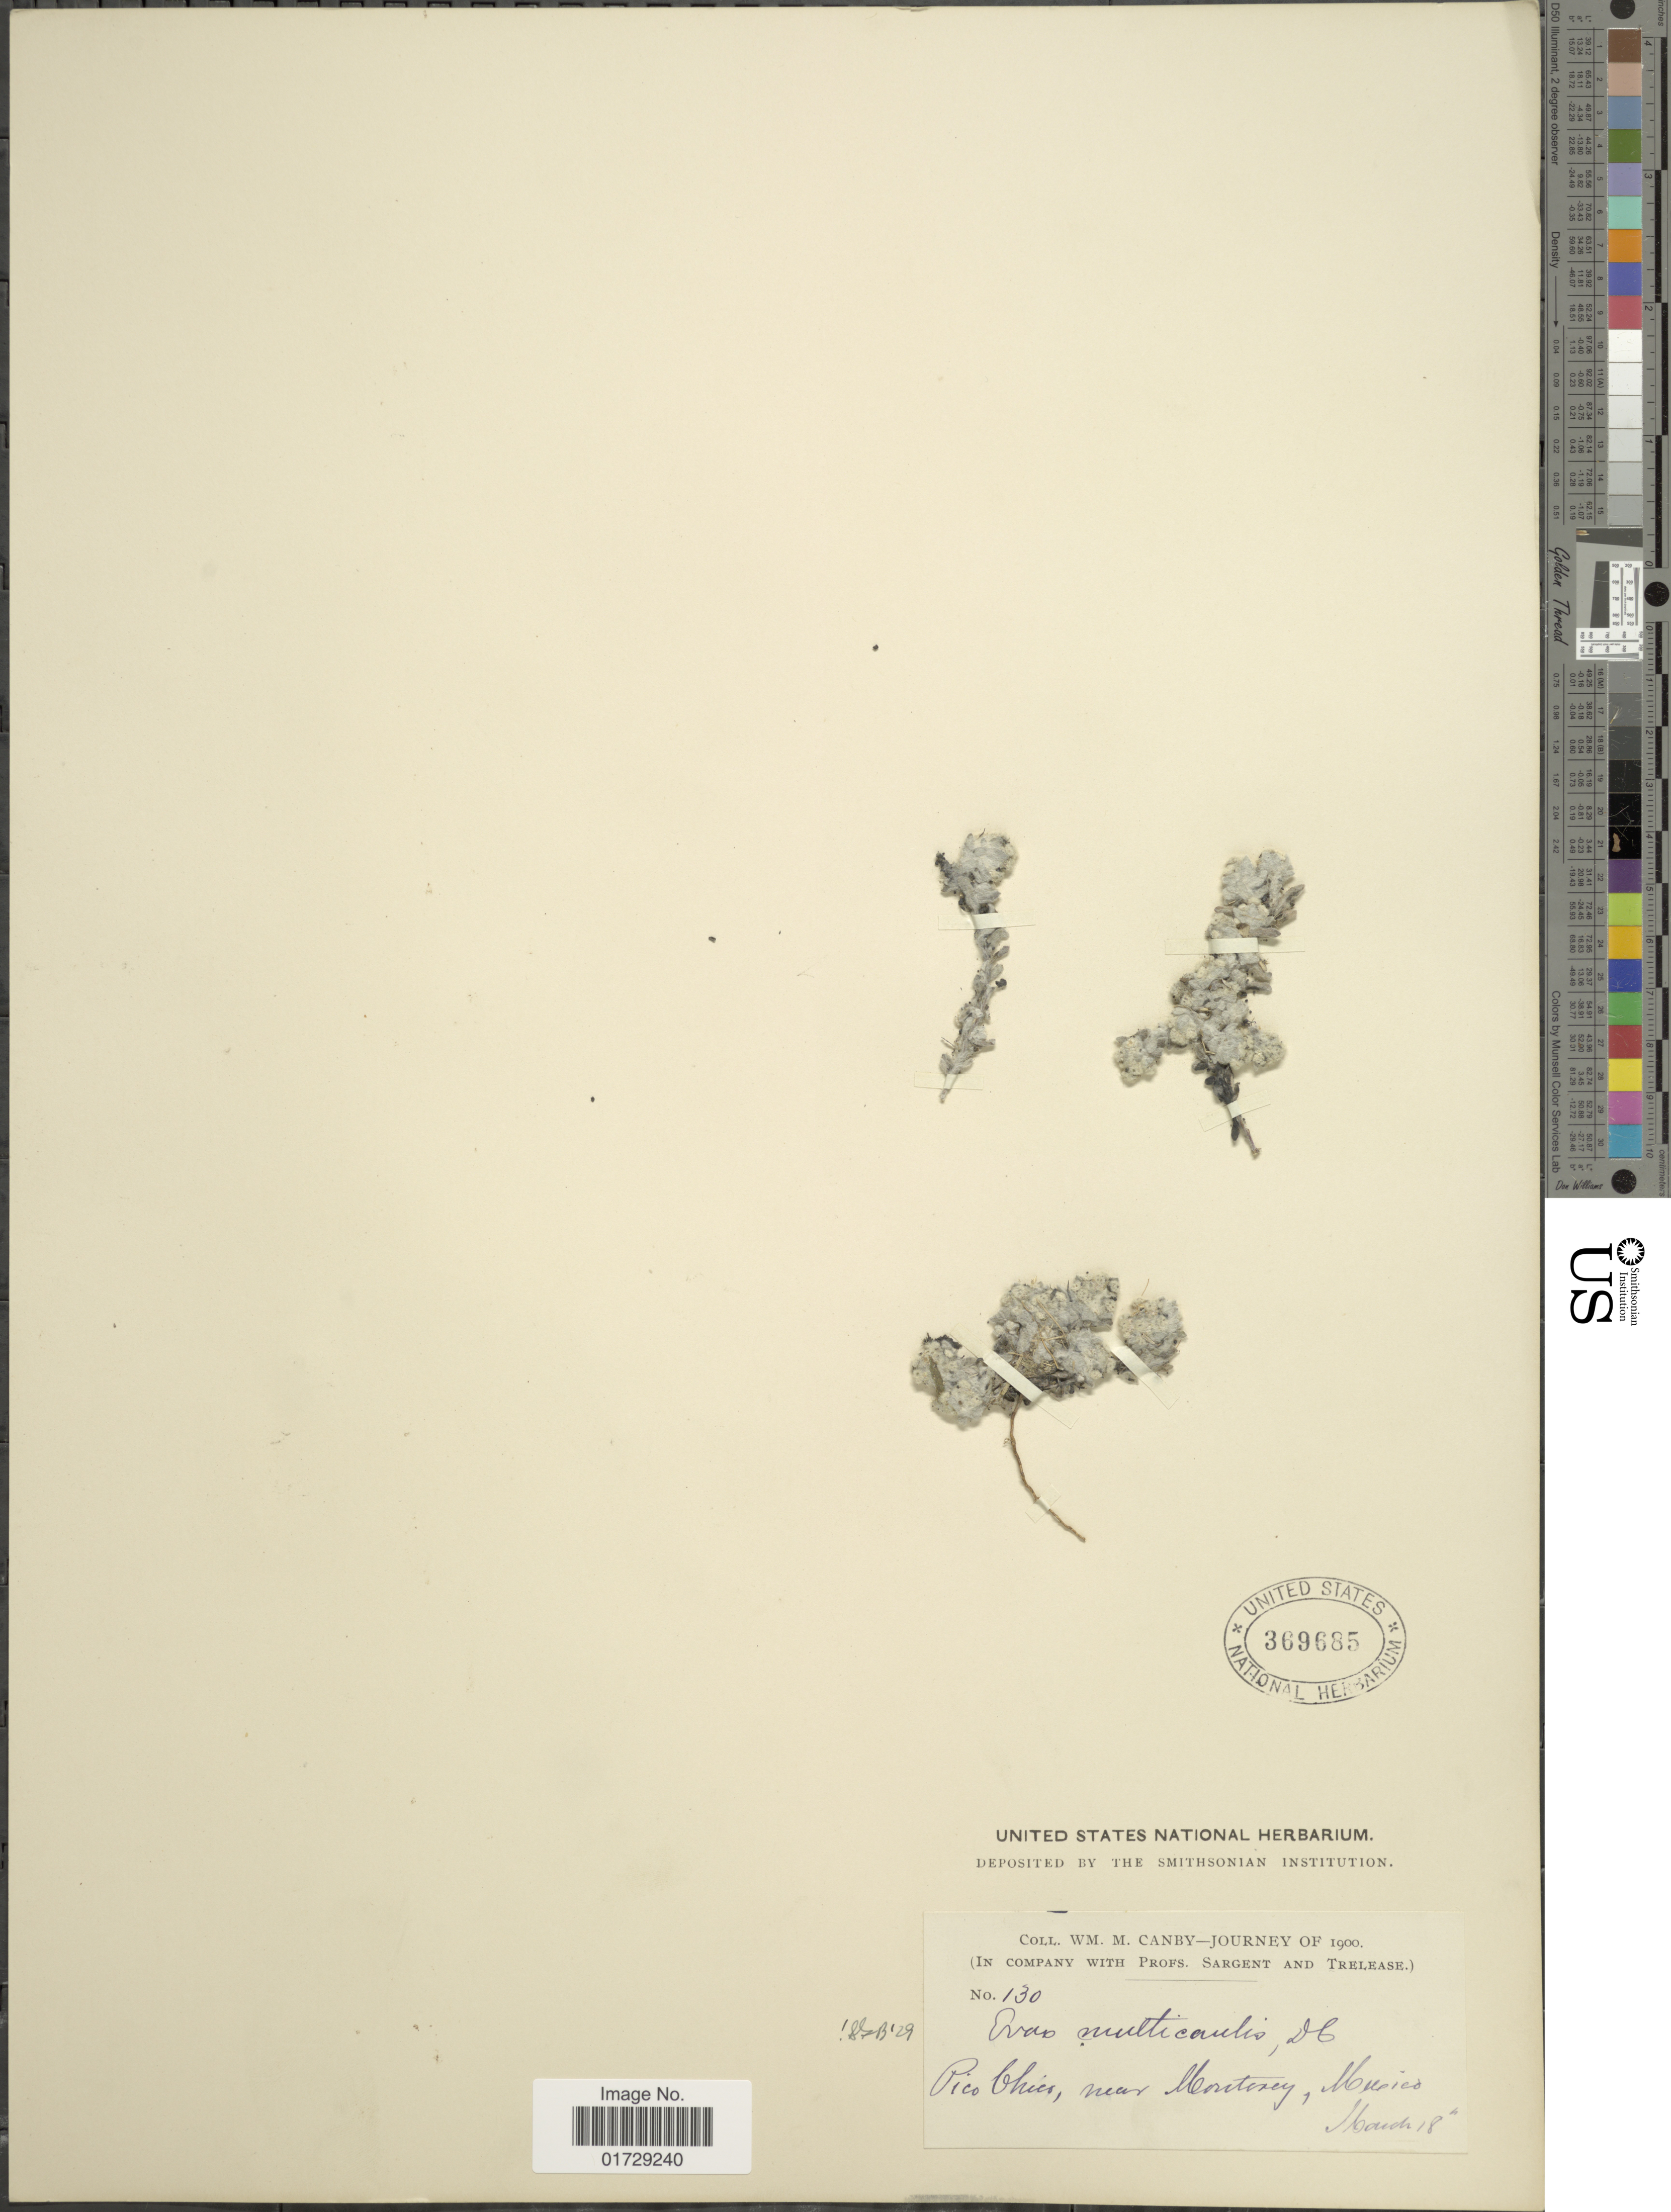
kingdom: Plantae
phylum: Tracheophyta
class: Magnoliopsida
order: Asterales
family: Asteraceae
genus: Evax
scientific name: Evax multicaulis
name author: DC.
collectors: W. M. Canby, -- Sargent & -- Trelease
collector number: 130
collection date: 1900-03-18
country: Mexico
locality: Pico Chico, near Monterey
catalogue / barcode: US 369685